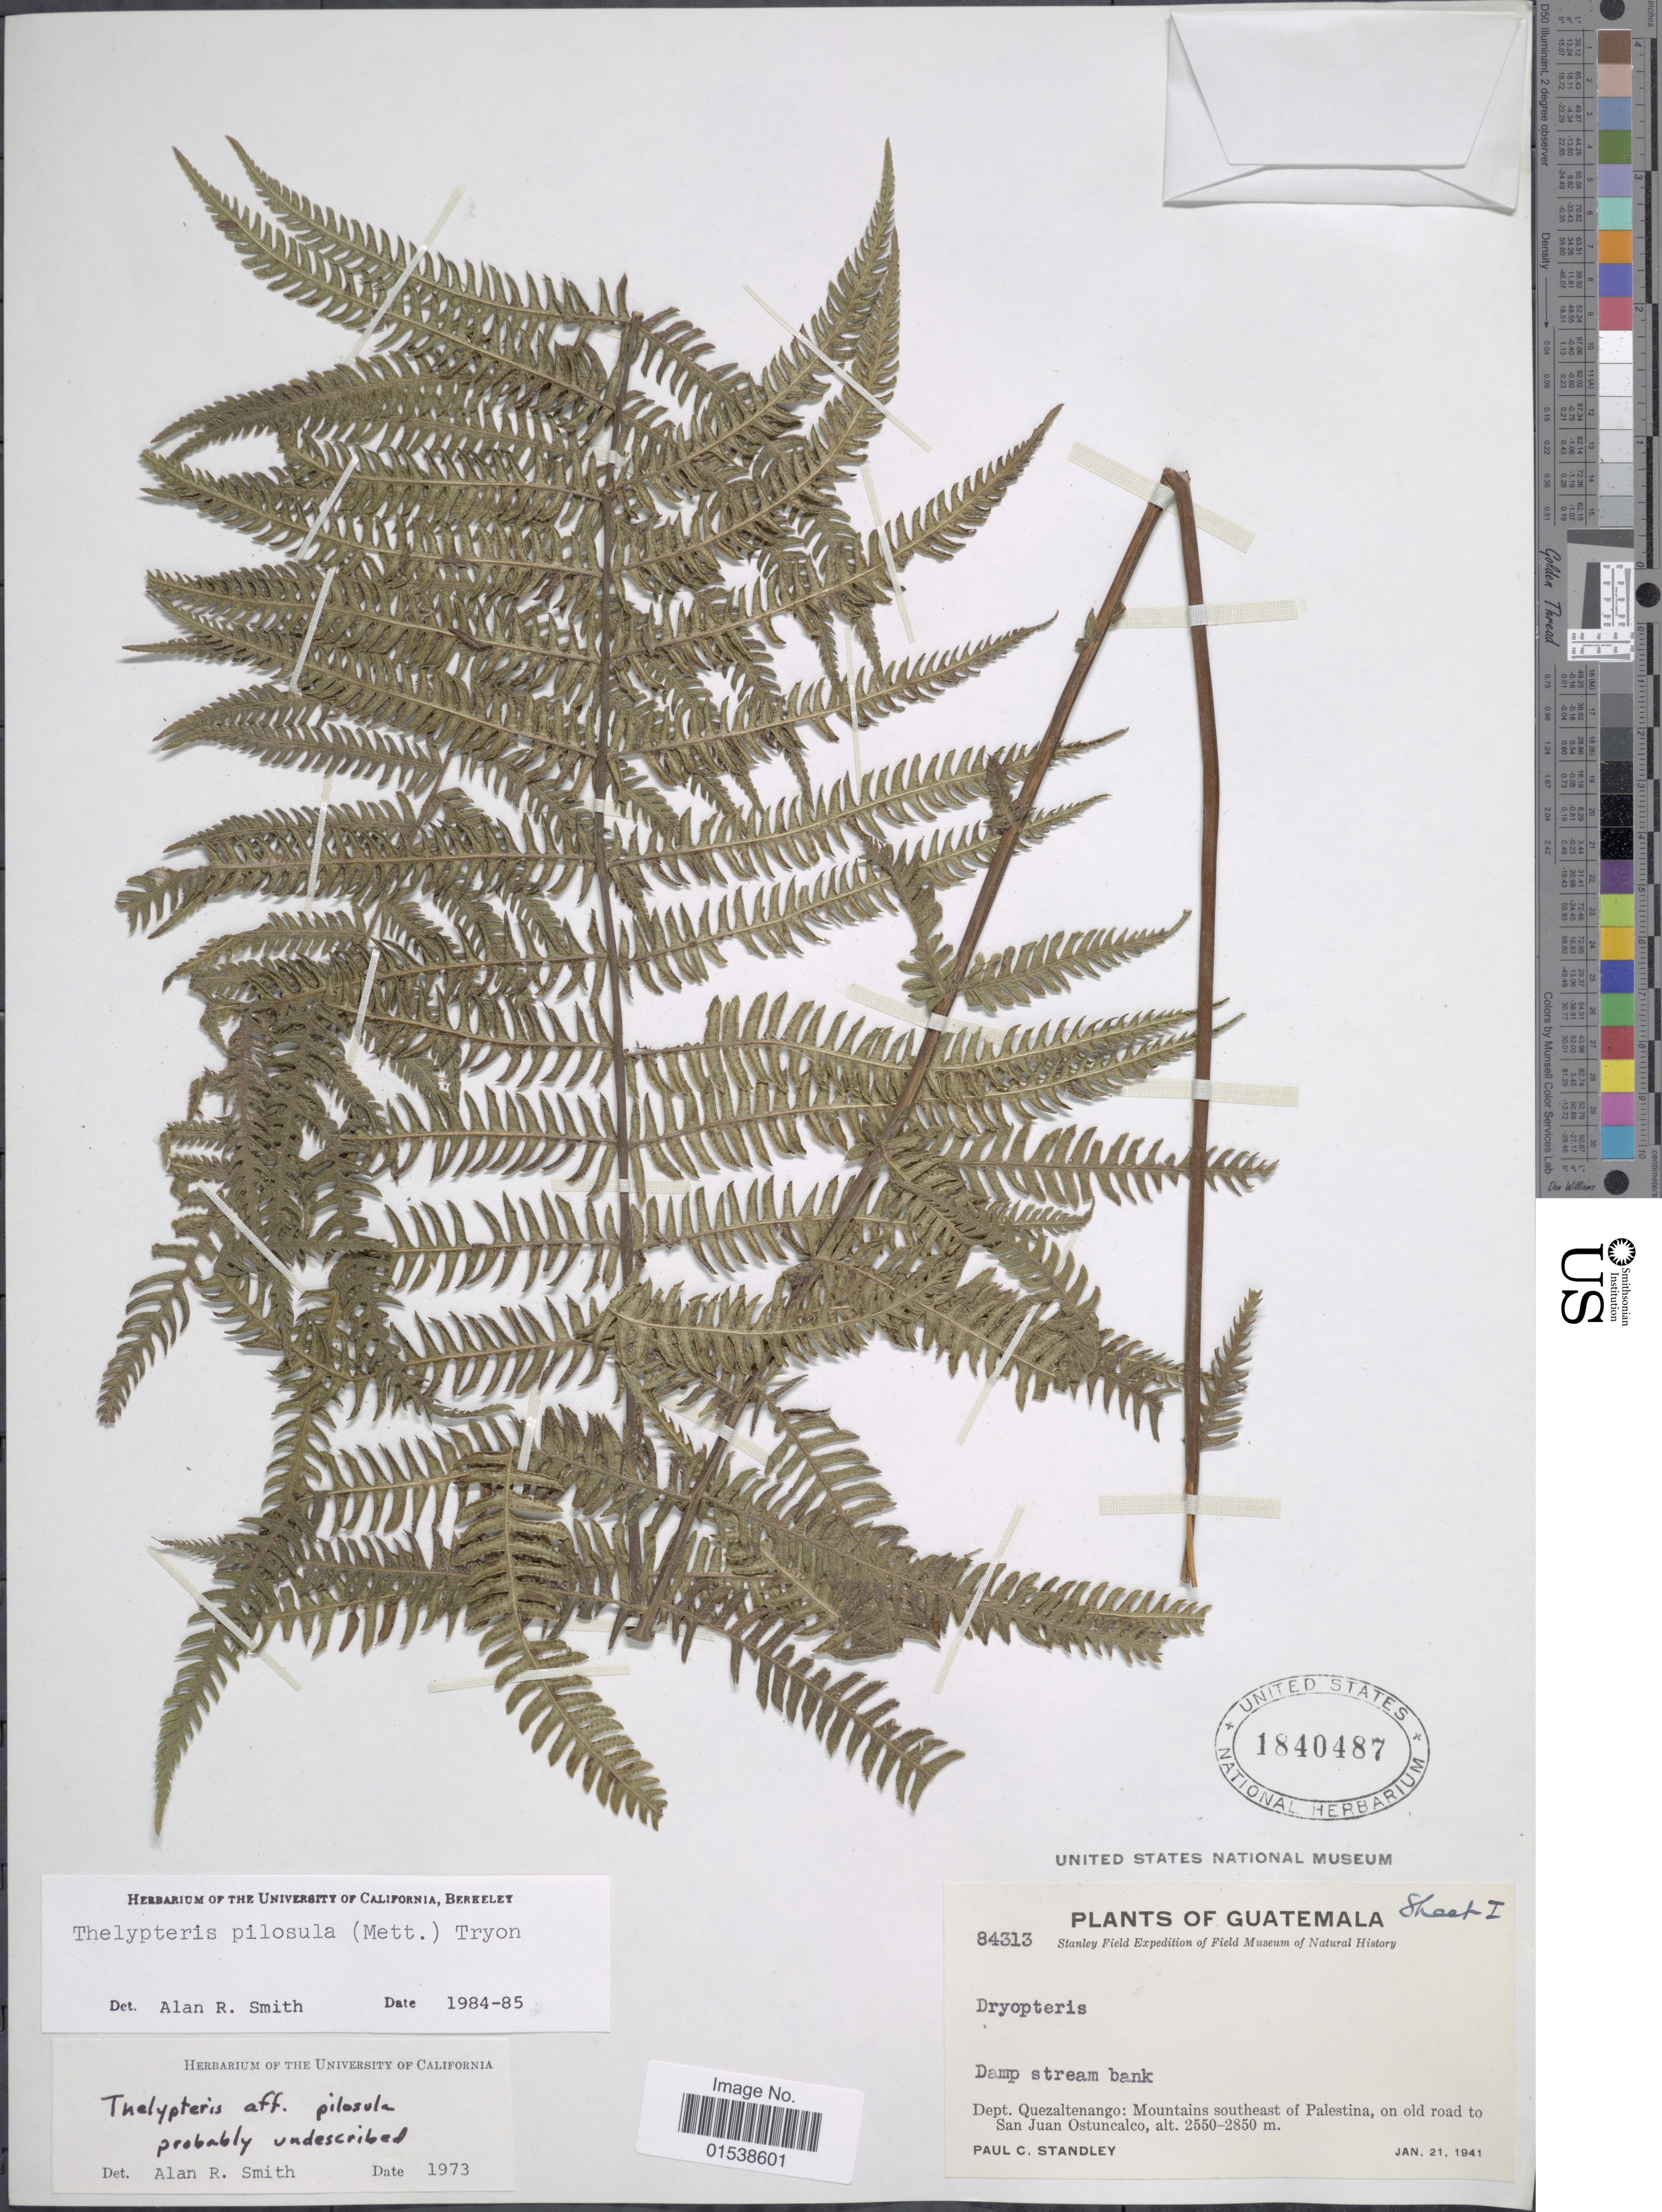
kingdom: Plantae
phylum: Tracheophyta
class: Polypodiopsida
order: Polypodiales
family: Thelypteridaceae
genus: Amauropelta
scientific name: Amauropelta pilosula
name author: (Klotzsch & H. Karst.) Á. Löve & D. Löve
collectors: P. C. Standley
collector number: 84313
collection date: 1941-01-21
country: Guatemala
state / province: Quetzaltenango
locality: Dept. Quezaltenango: Mountains southeast of Palestina, on old road to San Juan Ostuncalco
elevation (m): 2550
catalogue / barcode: US 1840487